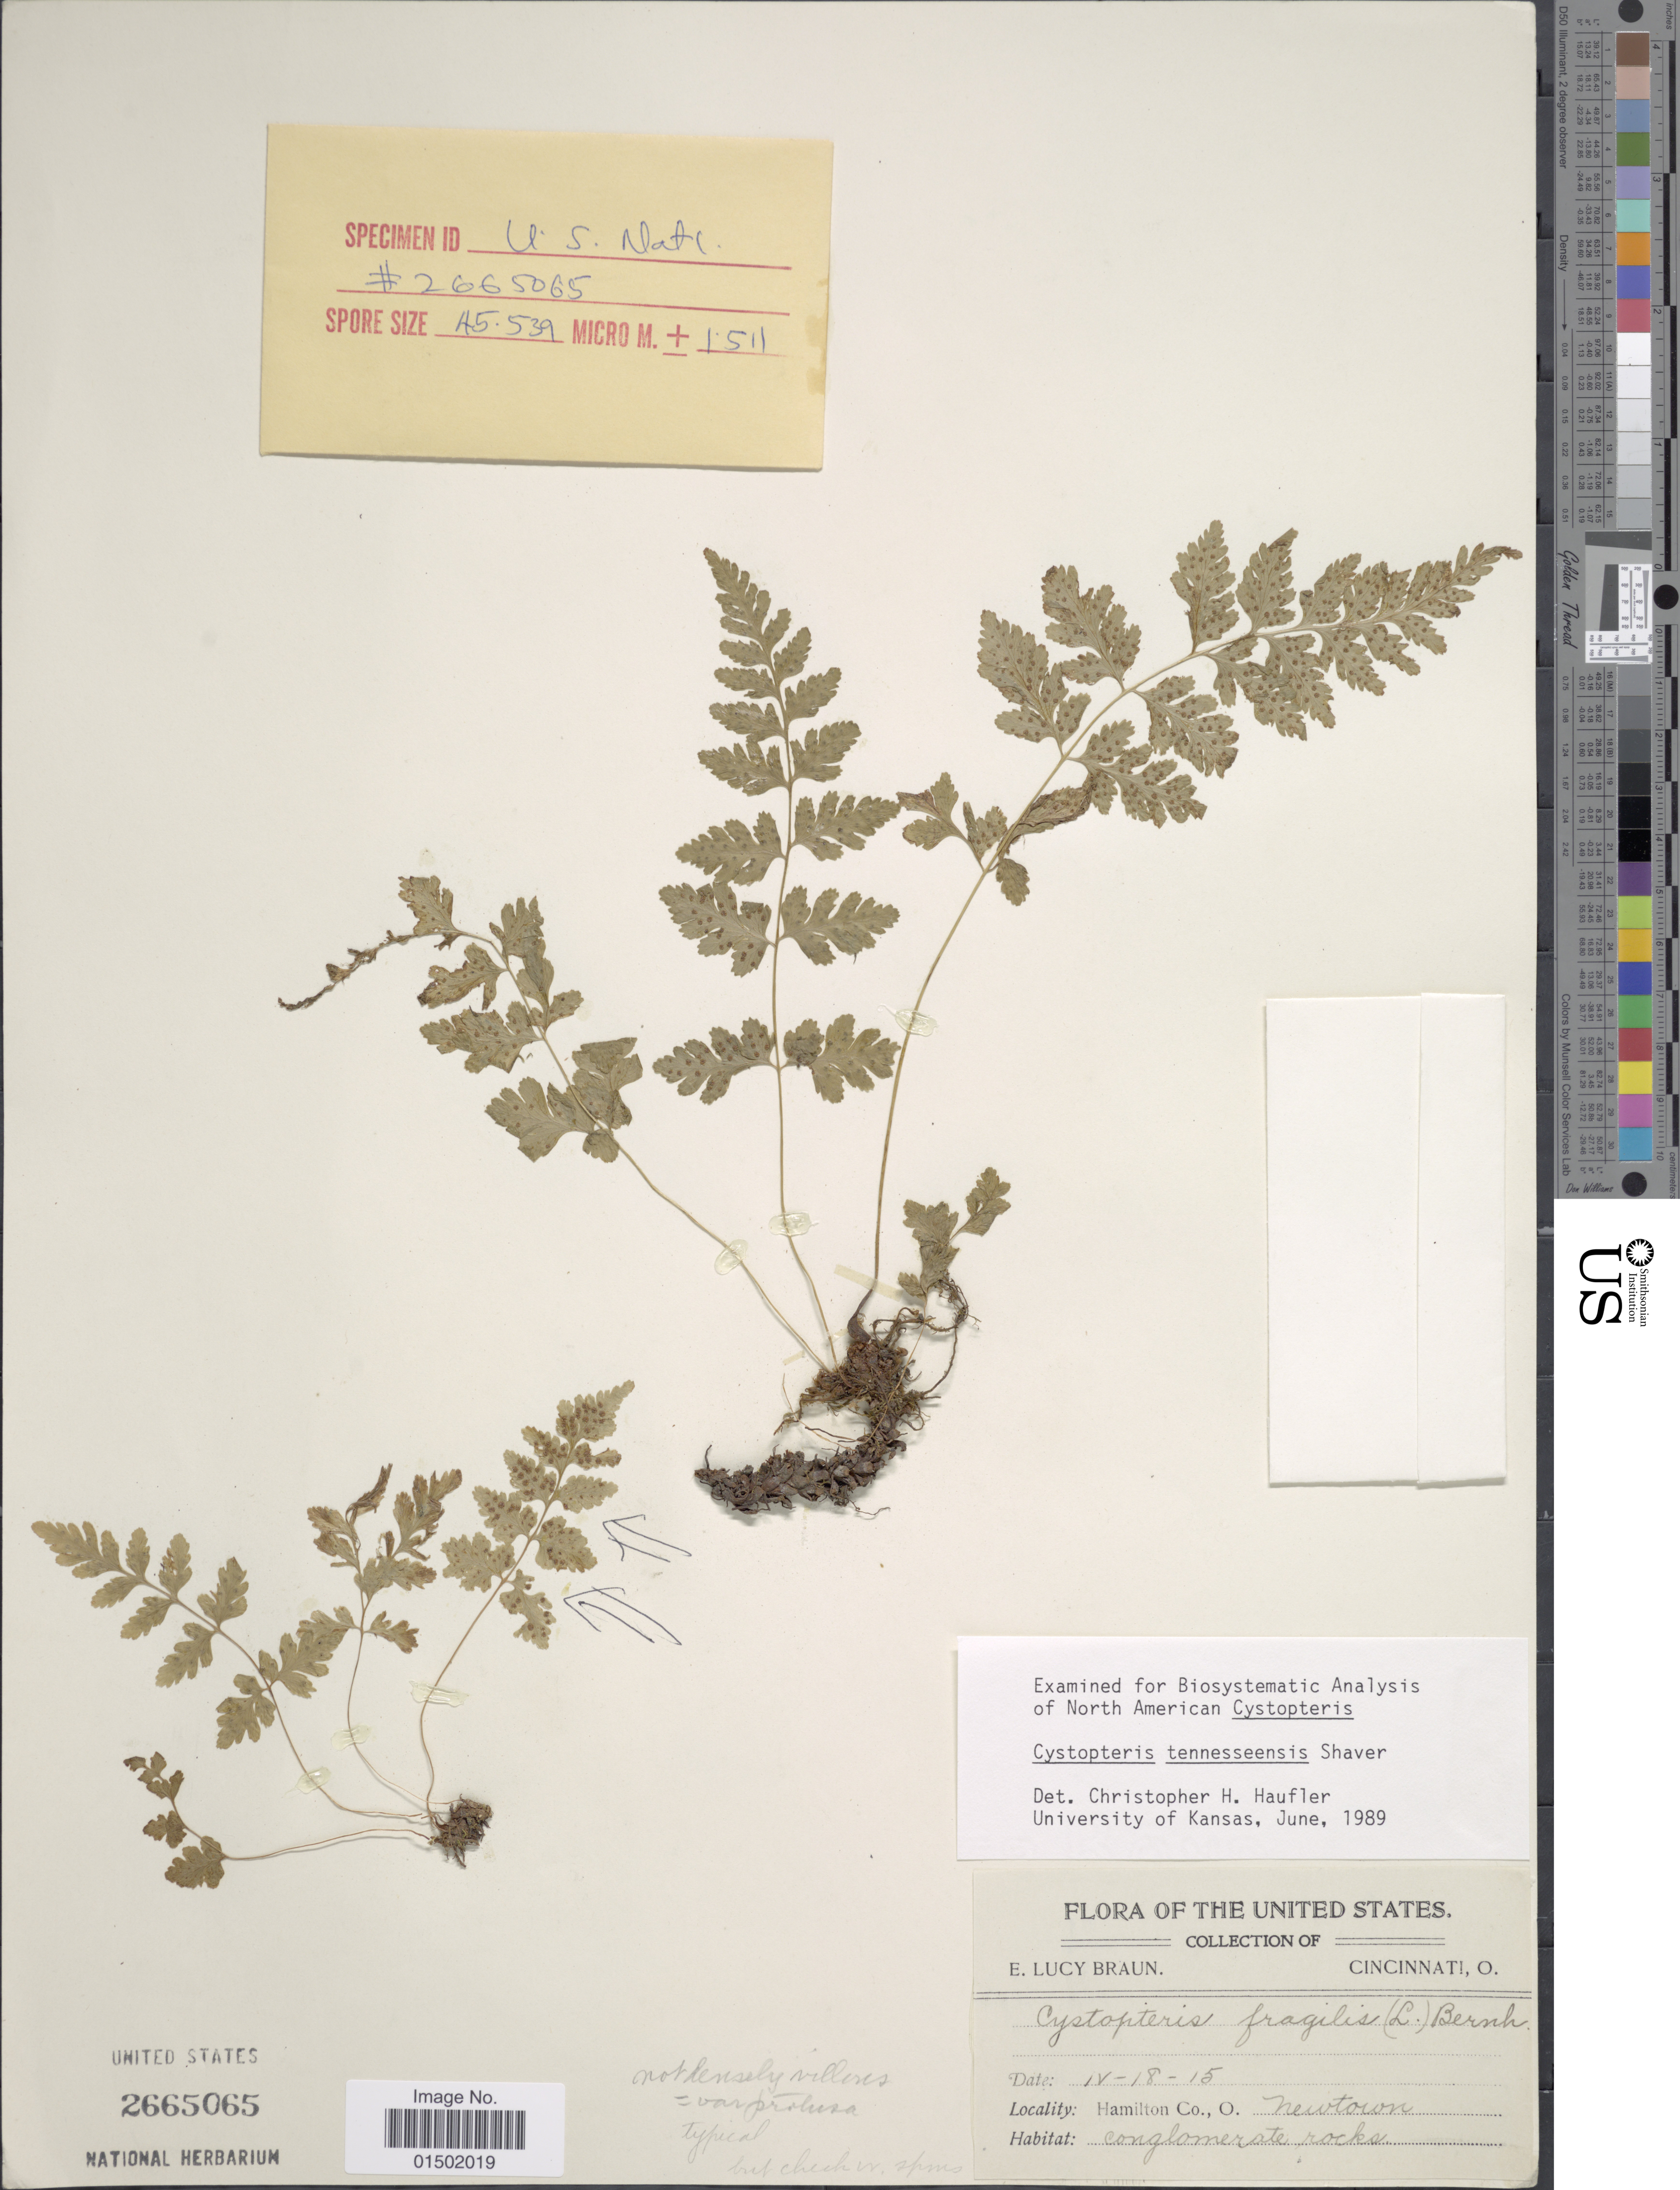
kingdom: Plantae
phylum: Tracheophyta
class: Polypodiopsida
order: Polypodiales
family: Cystopteridaceae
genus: Cystopteris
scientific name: Cystopteris tennesseensis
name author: Shaver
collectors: E. L. Braun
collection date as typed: Transcribed d/m/y: 18/4/15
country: United States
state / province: Ohio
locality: Hamilton Co. Newtown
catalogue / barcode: US 2665065